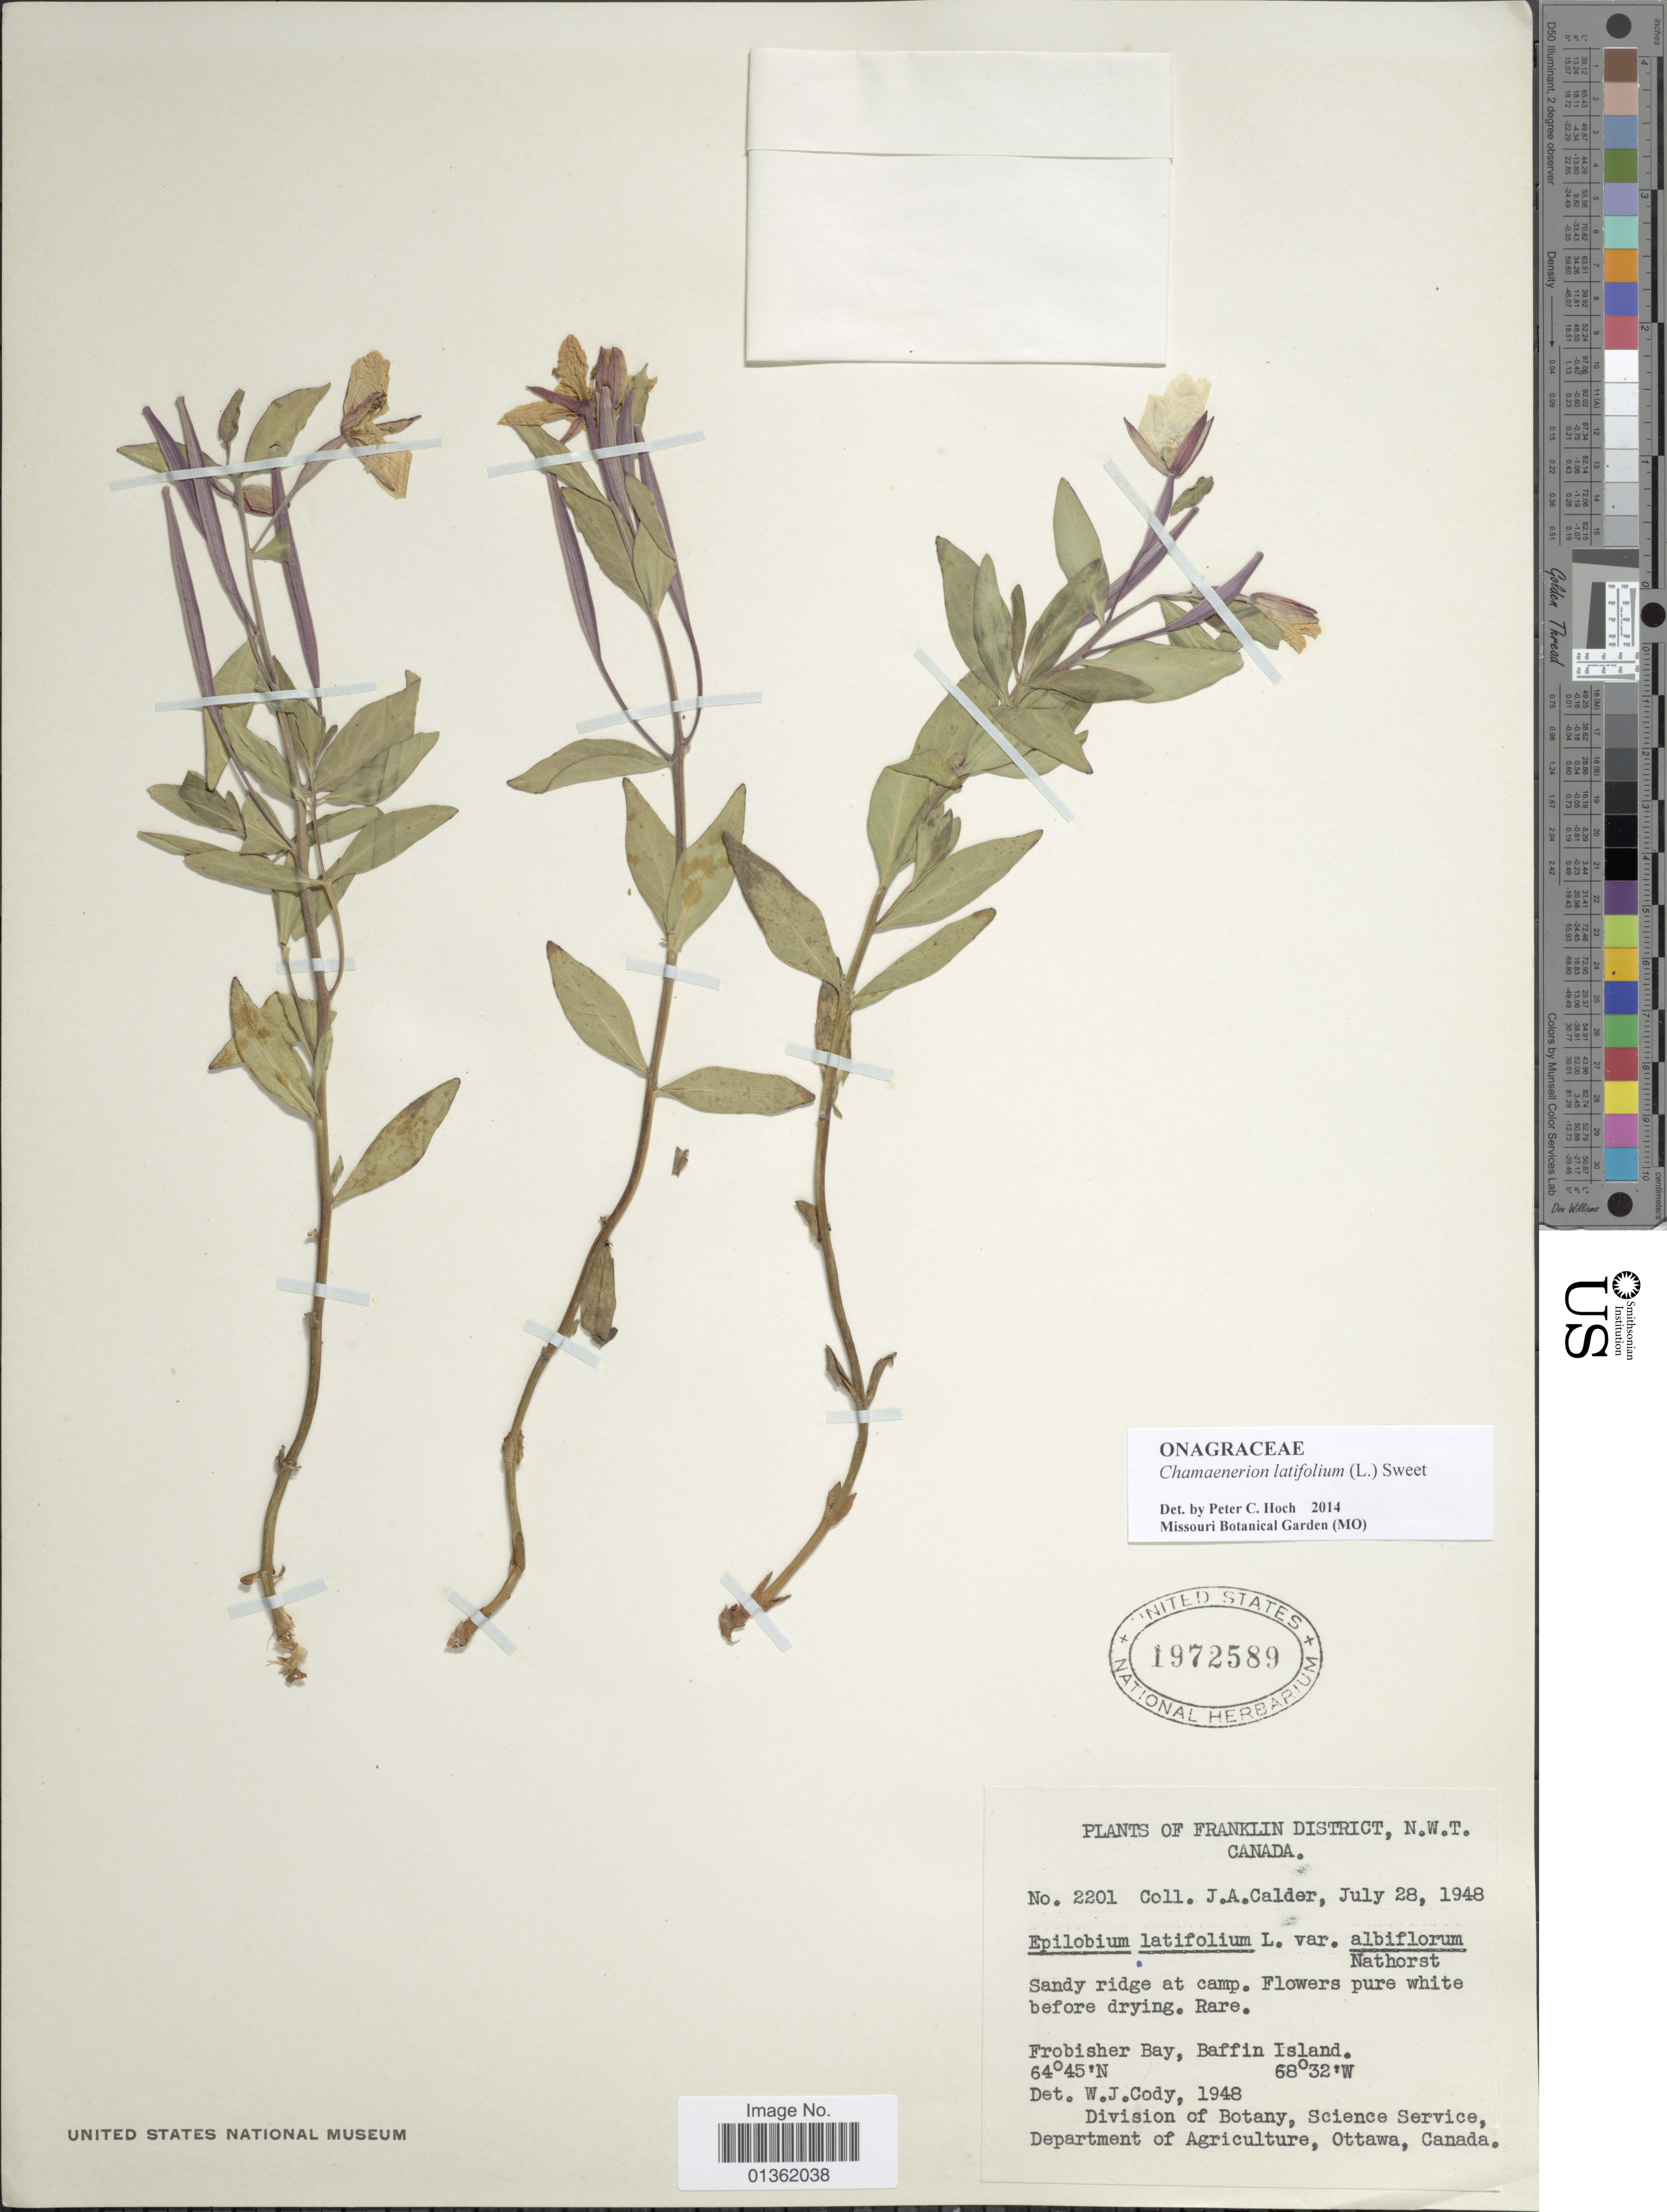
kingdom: Plantae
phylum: Tracheophyta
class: Magnoliopsida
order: Myrtales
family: Onagraceae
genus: Chamaenerion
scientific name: Chamaenerion latifolium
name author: (L.) Th. Fr. & Lange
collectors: J. A. Calder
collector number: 2201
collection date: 1948-07-28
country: Canada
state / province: Nunavut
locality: Franklin District, N.W.T. Frobisher Bay, Baffin Island.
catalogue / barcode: US 1972589